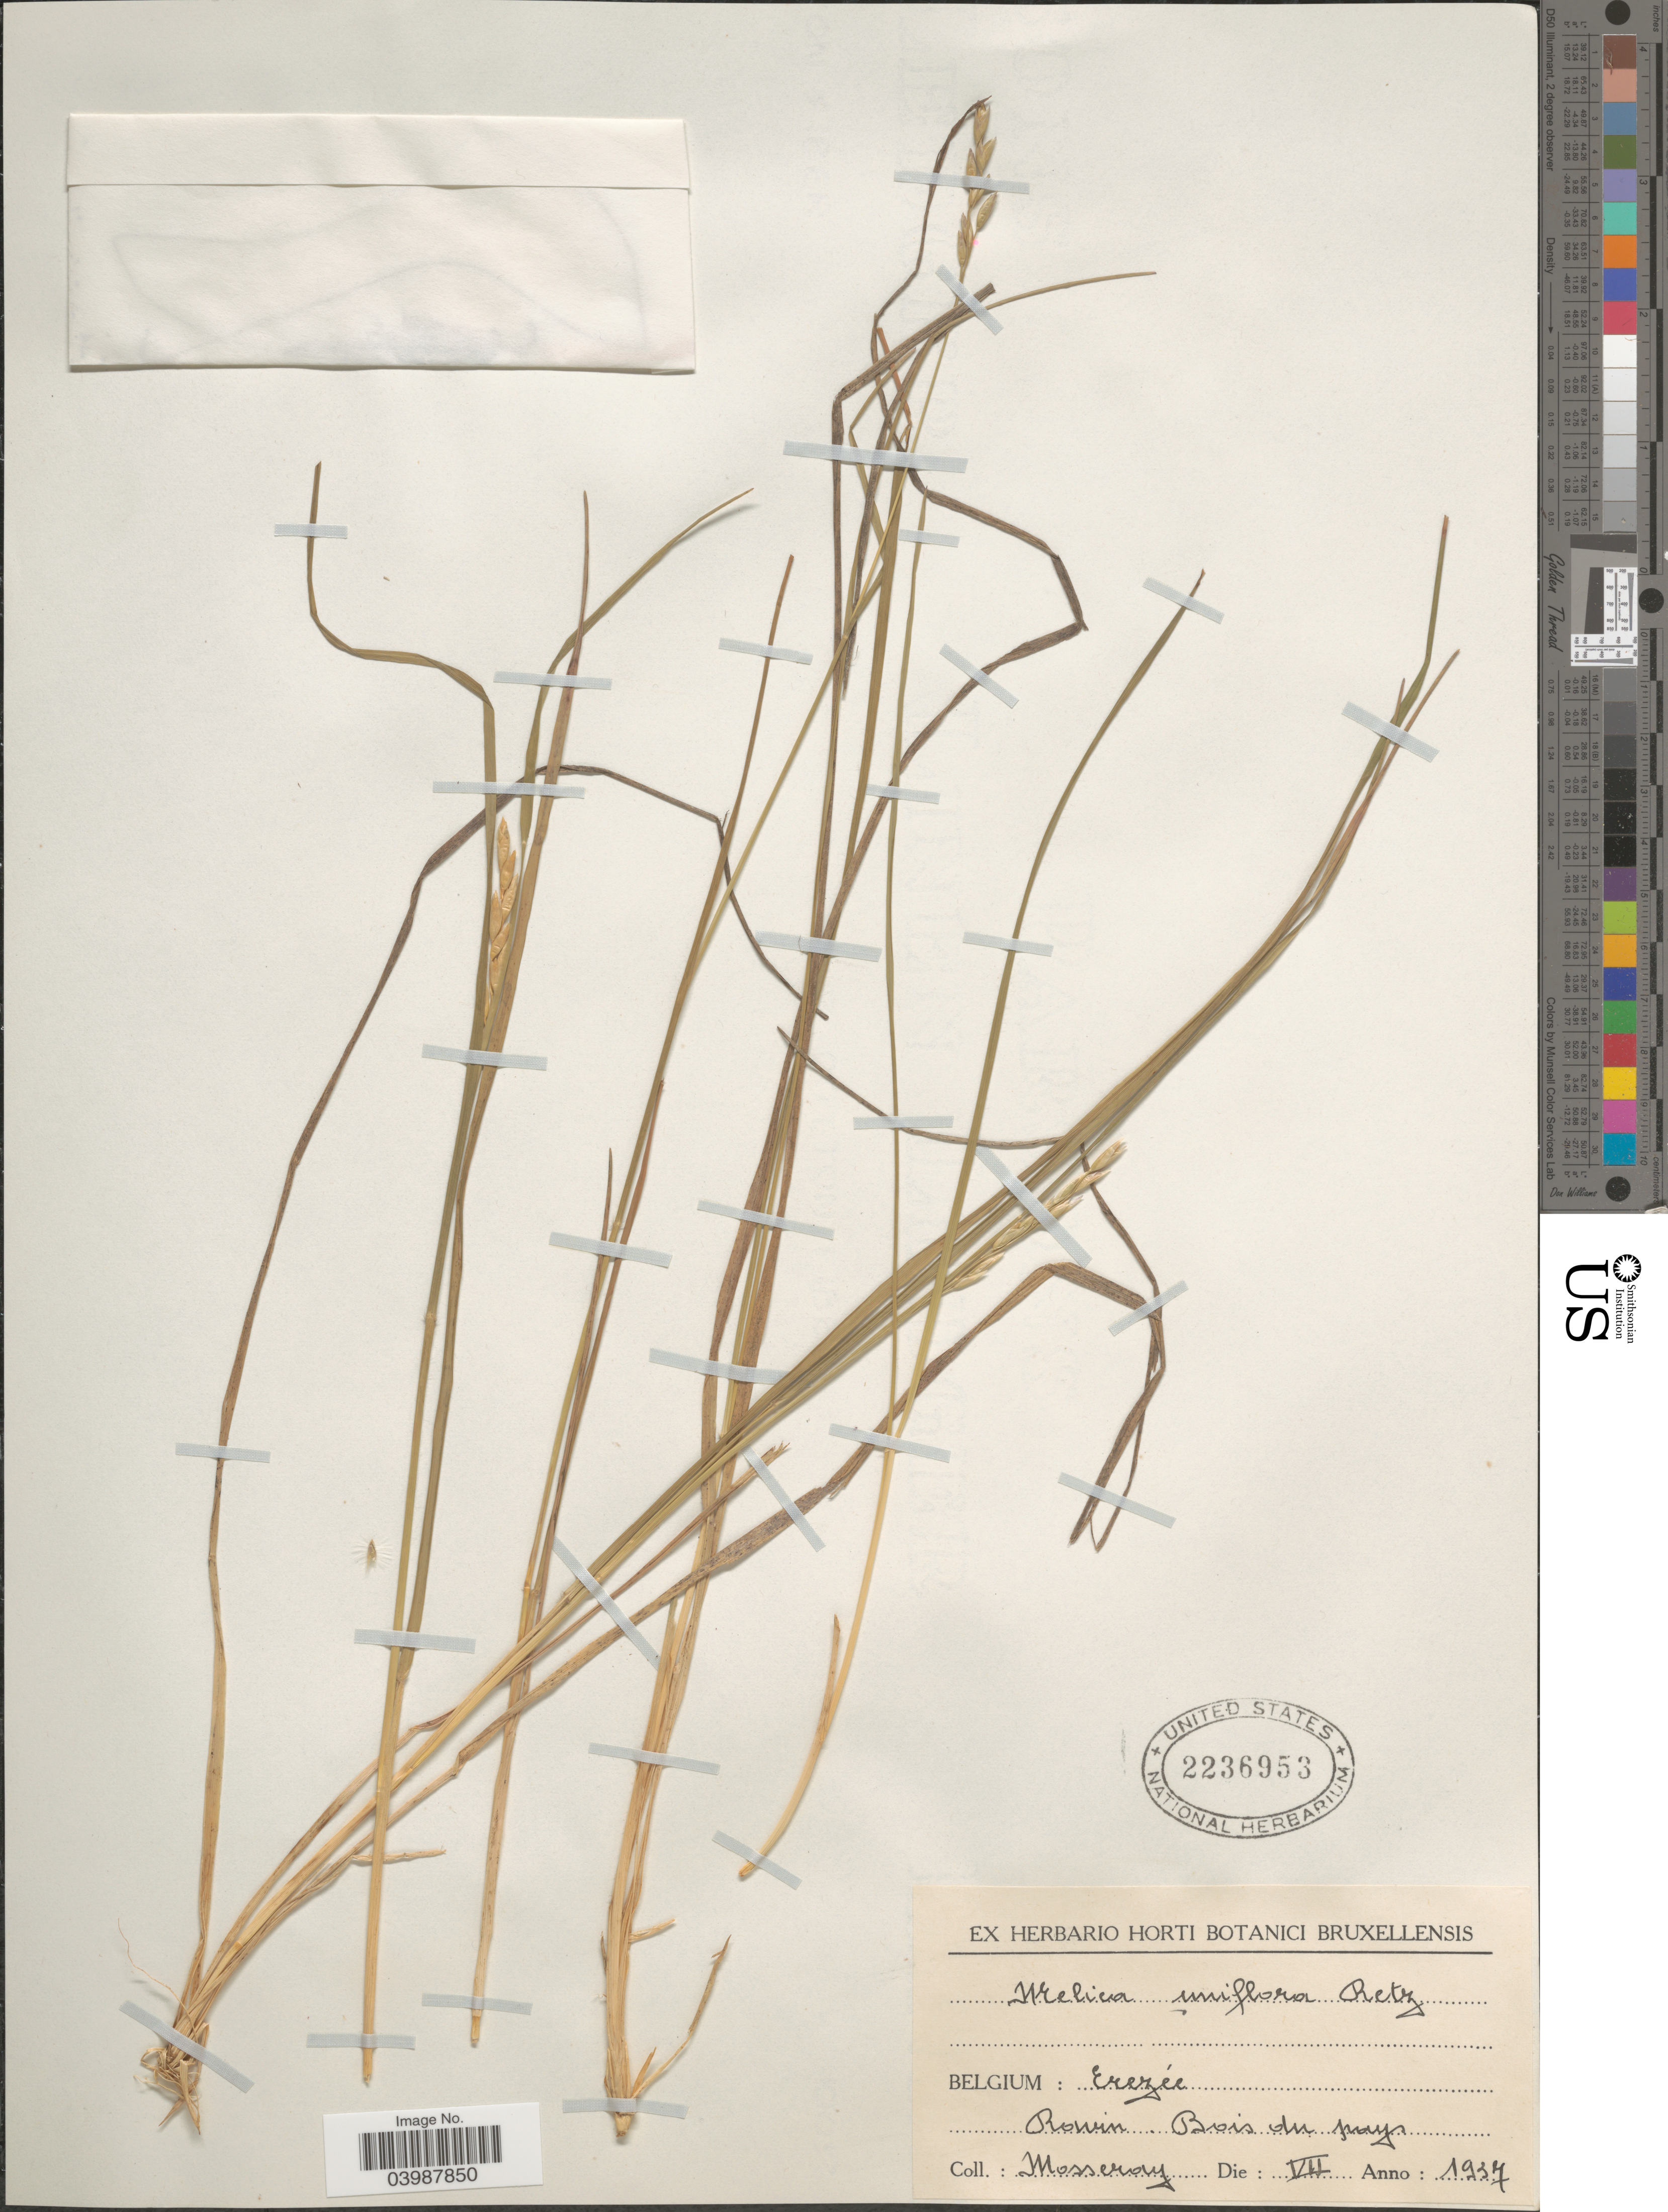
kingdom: Plantae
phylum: Tracheophyta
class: Liliopsida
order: Poales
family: Poaceae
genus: Melica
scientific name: Melica uniflora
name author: Retz.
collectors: Mosseray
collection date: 1937-07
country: Belgium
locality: Erezée. Rowin. Bois du pays.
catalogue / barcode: US 2236953